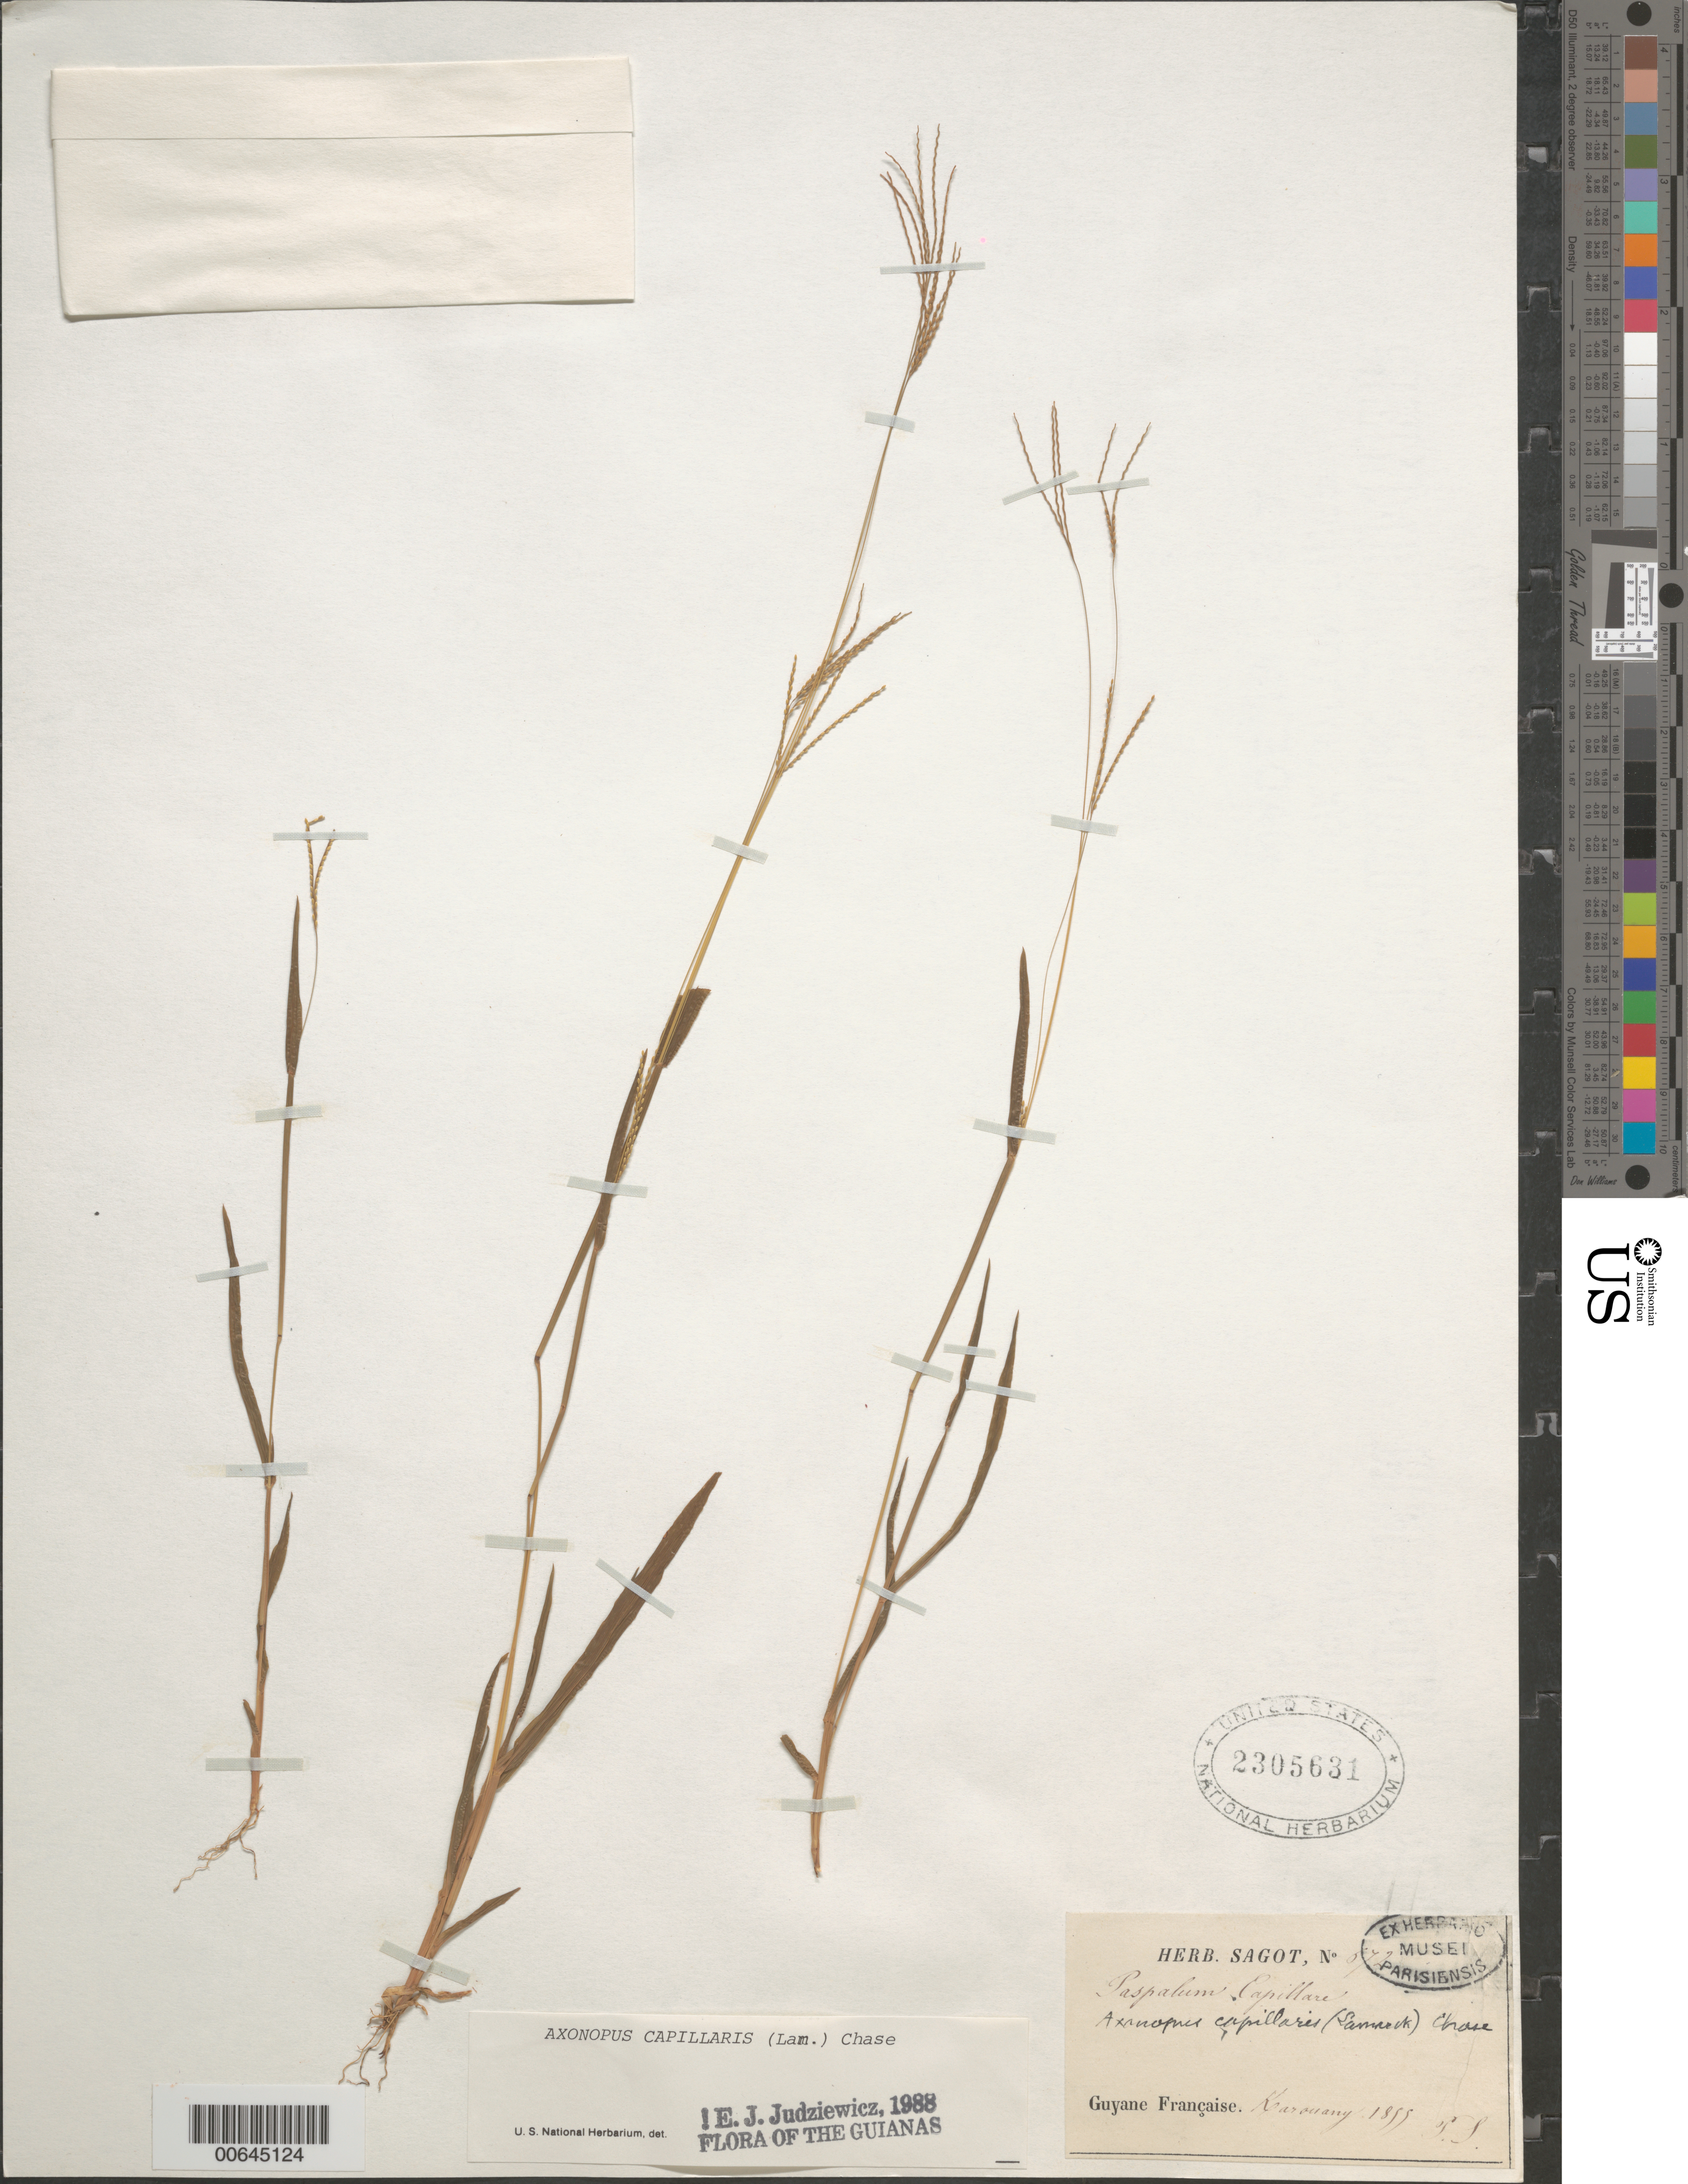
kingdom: Plantae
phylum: Tracheophyta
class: Liliopsida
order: Poales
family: Poaceae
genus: Axonopus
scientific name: Axonopus capillaris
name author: (Lam.) Chase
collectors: -. Karouany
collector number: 672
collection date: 1855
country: French Guiana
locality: Guianas. Guyane Française.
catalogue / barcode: US 2305631